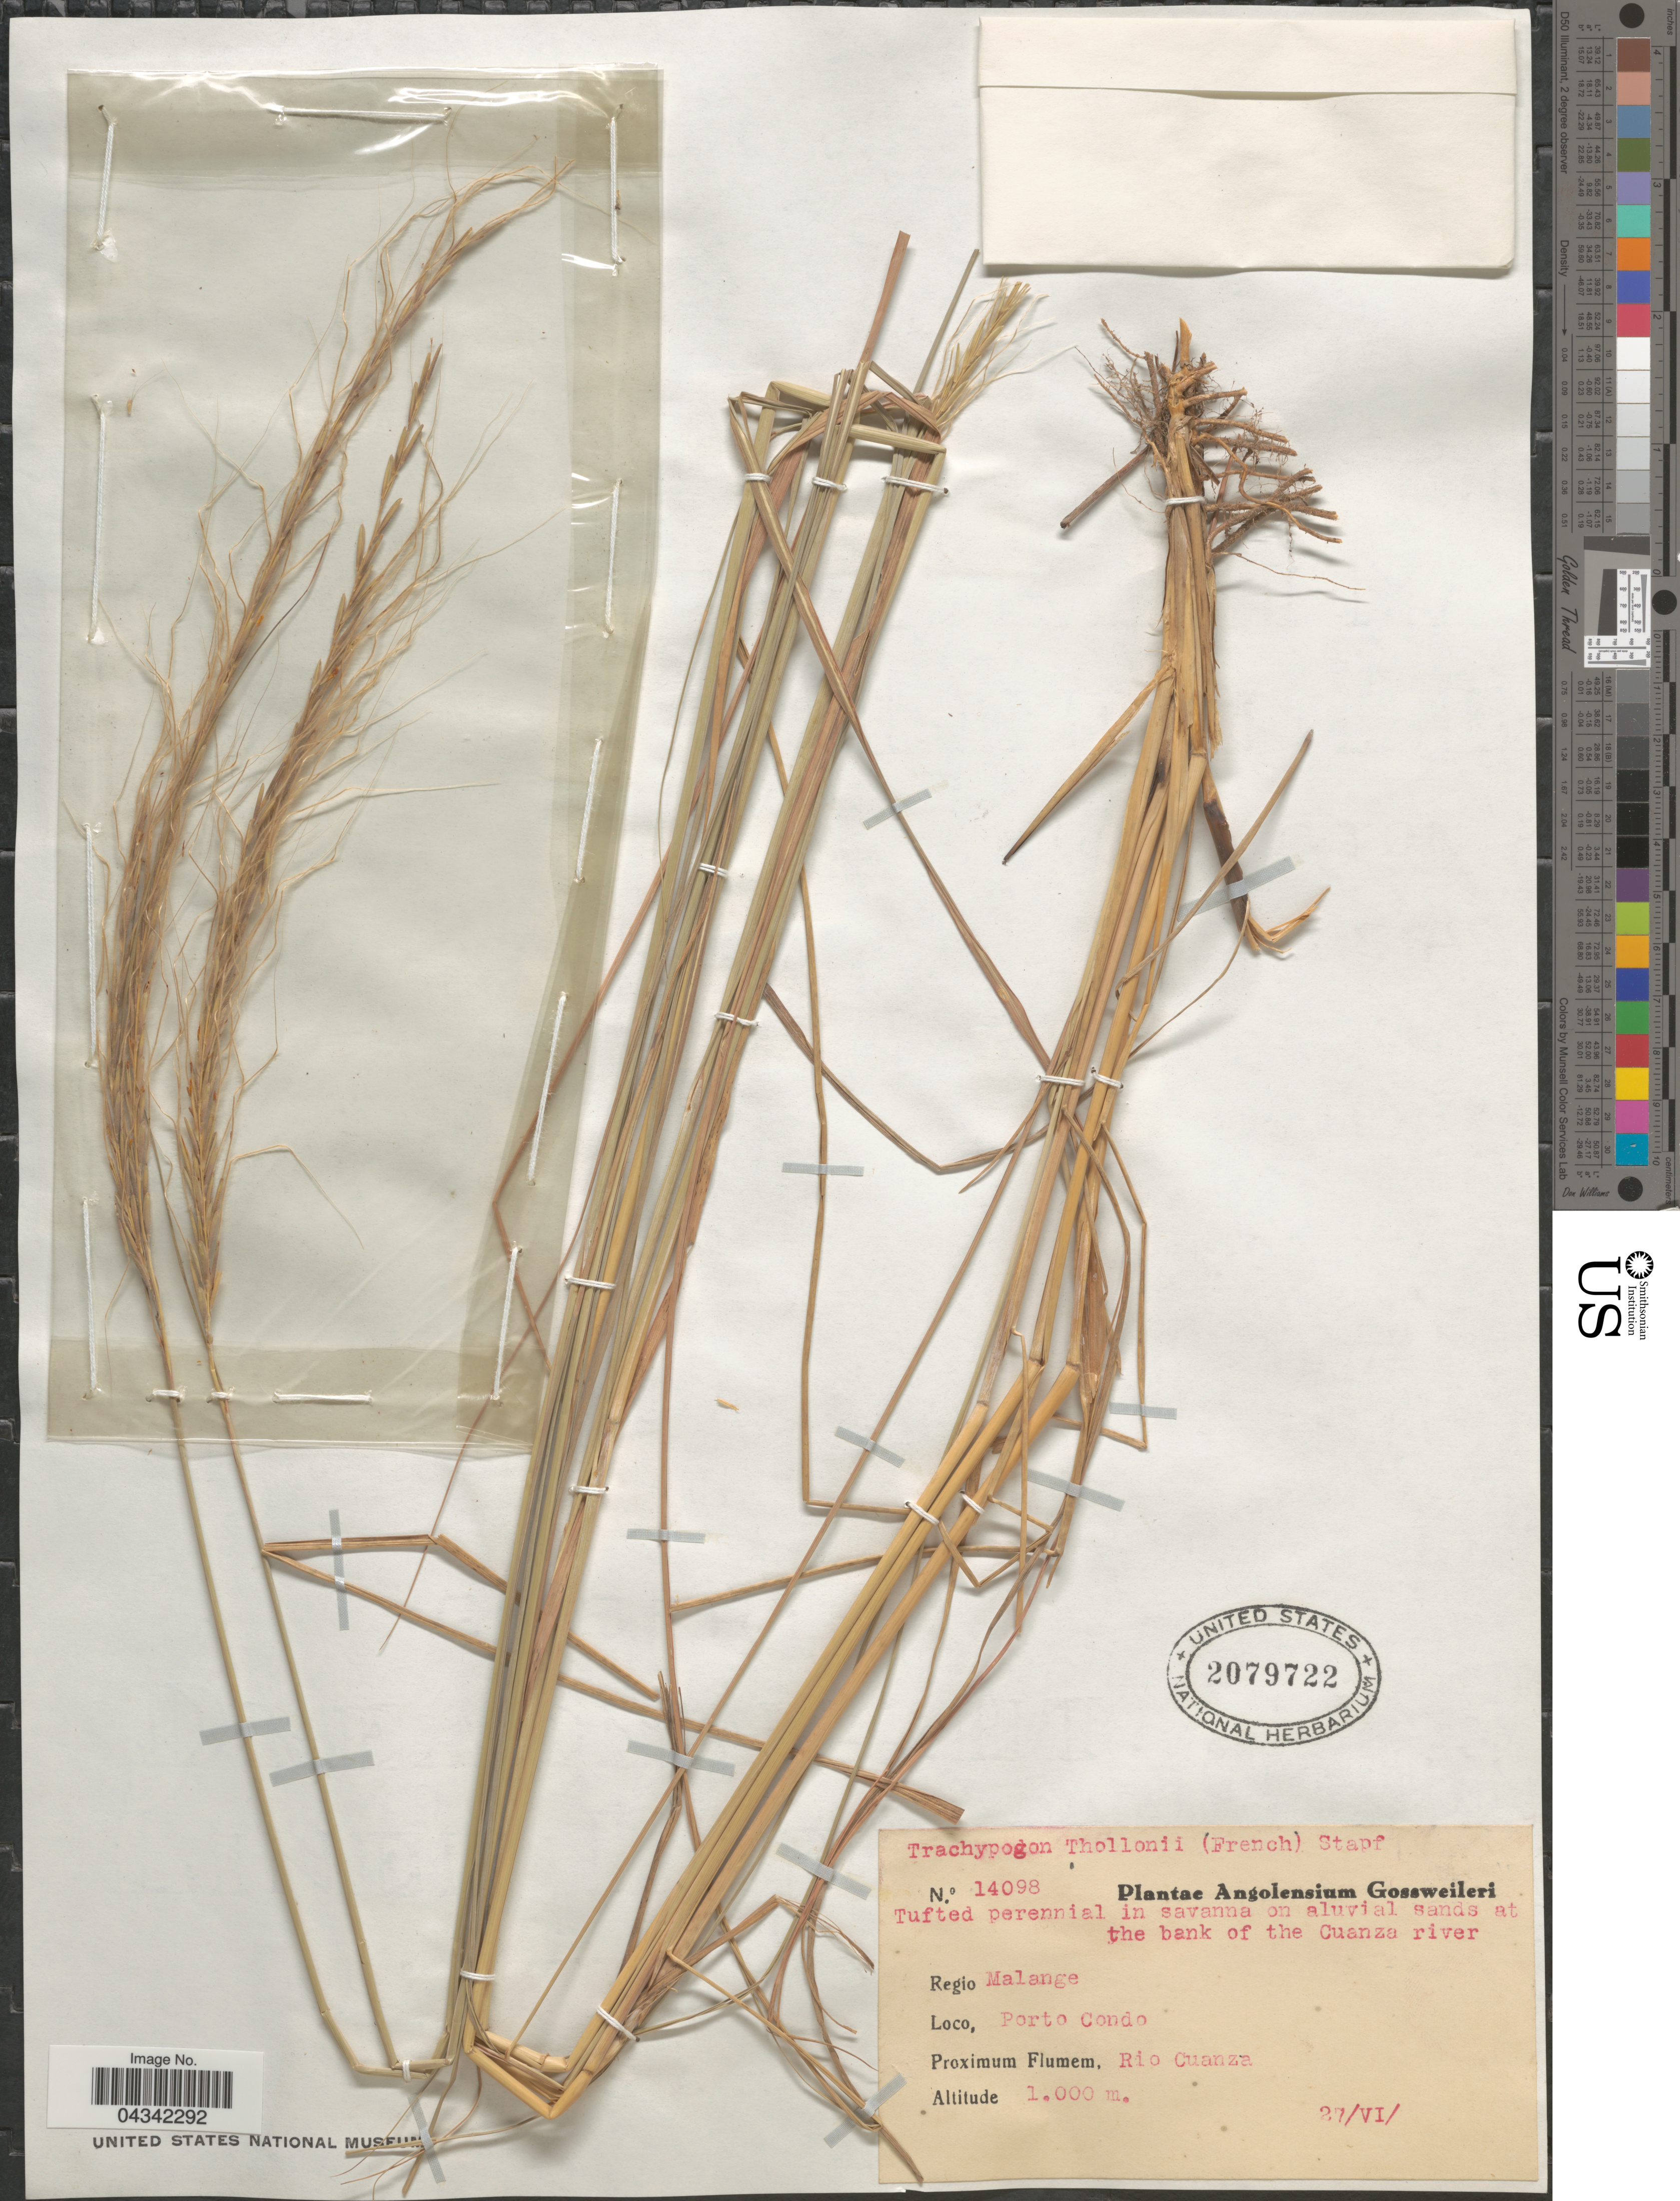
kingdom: Plantae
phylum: Tracheophyta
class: Liliopsida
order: Poales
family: Poaceae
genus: Trachypogon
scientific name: Trachypogon spicatus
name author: (L. f.) Kuntze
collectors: -. Gossweiler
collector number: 14098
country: Angola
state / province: Malange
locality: Angolensium. In savanna on aluvial sands at the bank of the Cuanza river. Regio Malange. Porto Condo. Proximum Flumem, Rio Cuanza.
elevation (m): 1000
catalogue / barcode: US 2079722